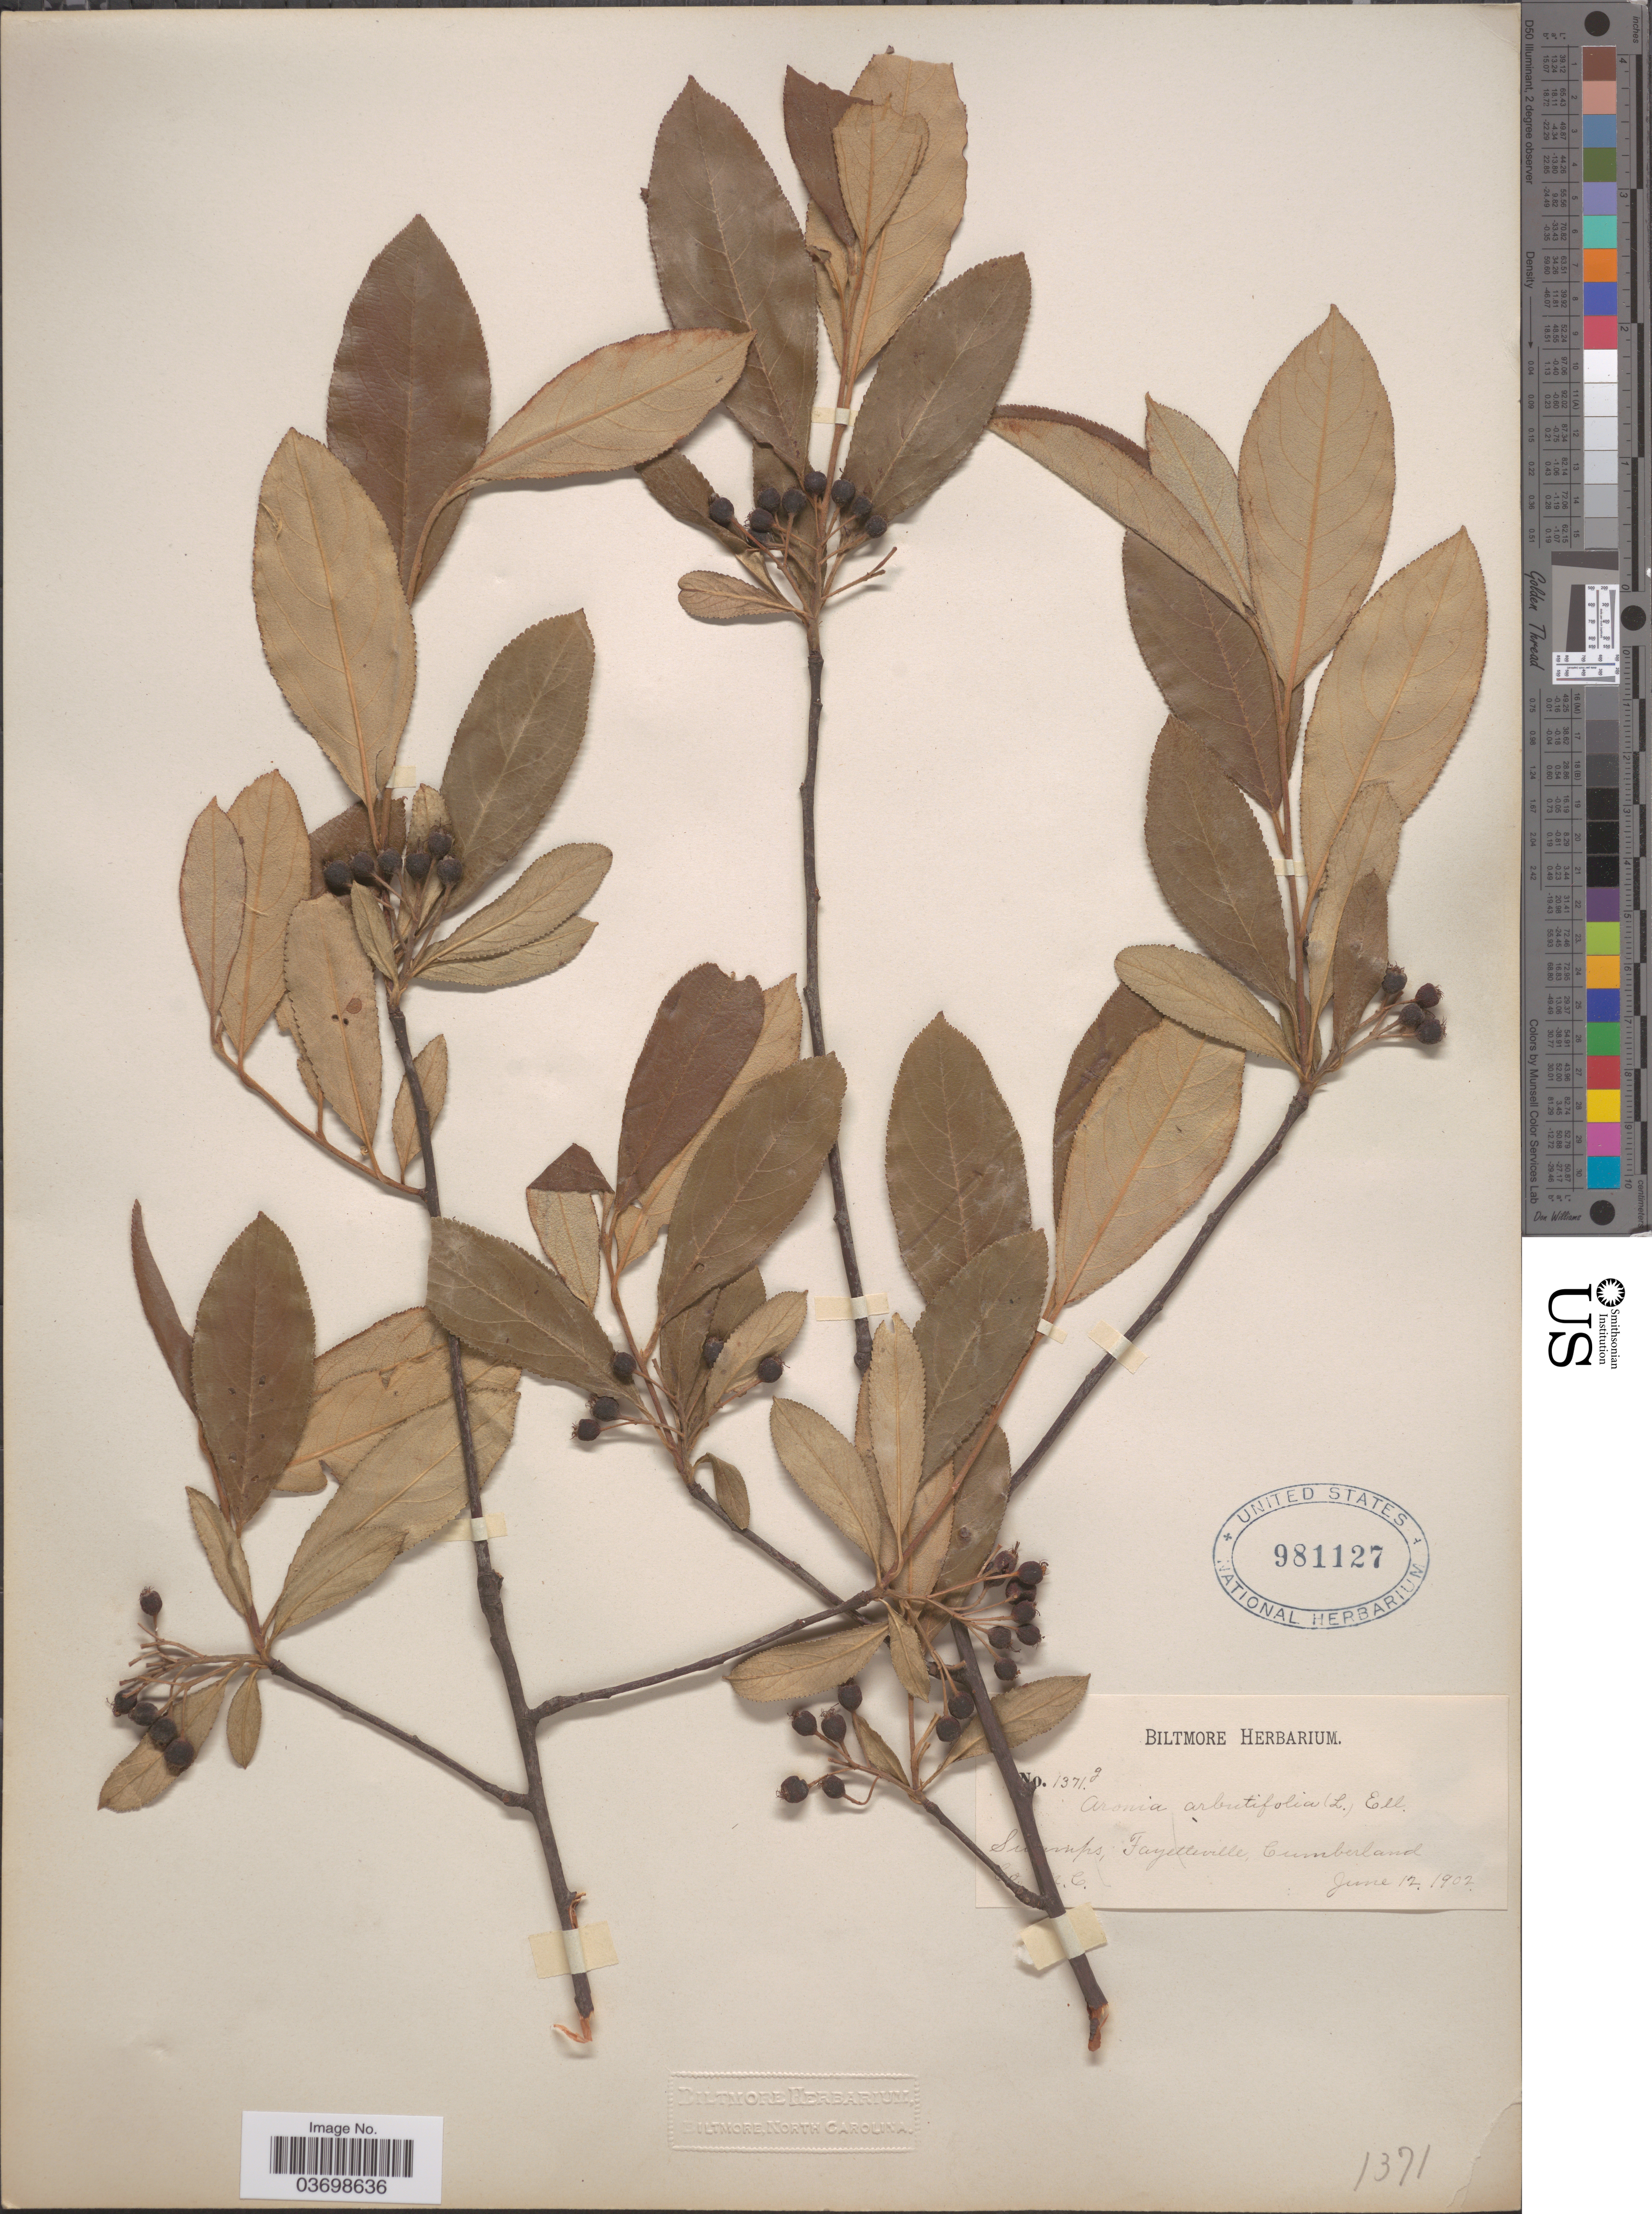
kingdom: Plantae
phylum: Tracheophyta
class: Magnoliopsida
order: Rosales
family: Rosaceae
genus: Aronia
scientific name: Aronia arbutifolia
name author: (L.) Pers.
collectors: ex herb. Biltmore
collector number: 1371g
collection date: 1902-06-12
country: United States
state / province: North Carolina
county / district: Cumberland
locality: Fayetteville.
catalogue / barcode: US 981127